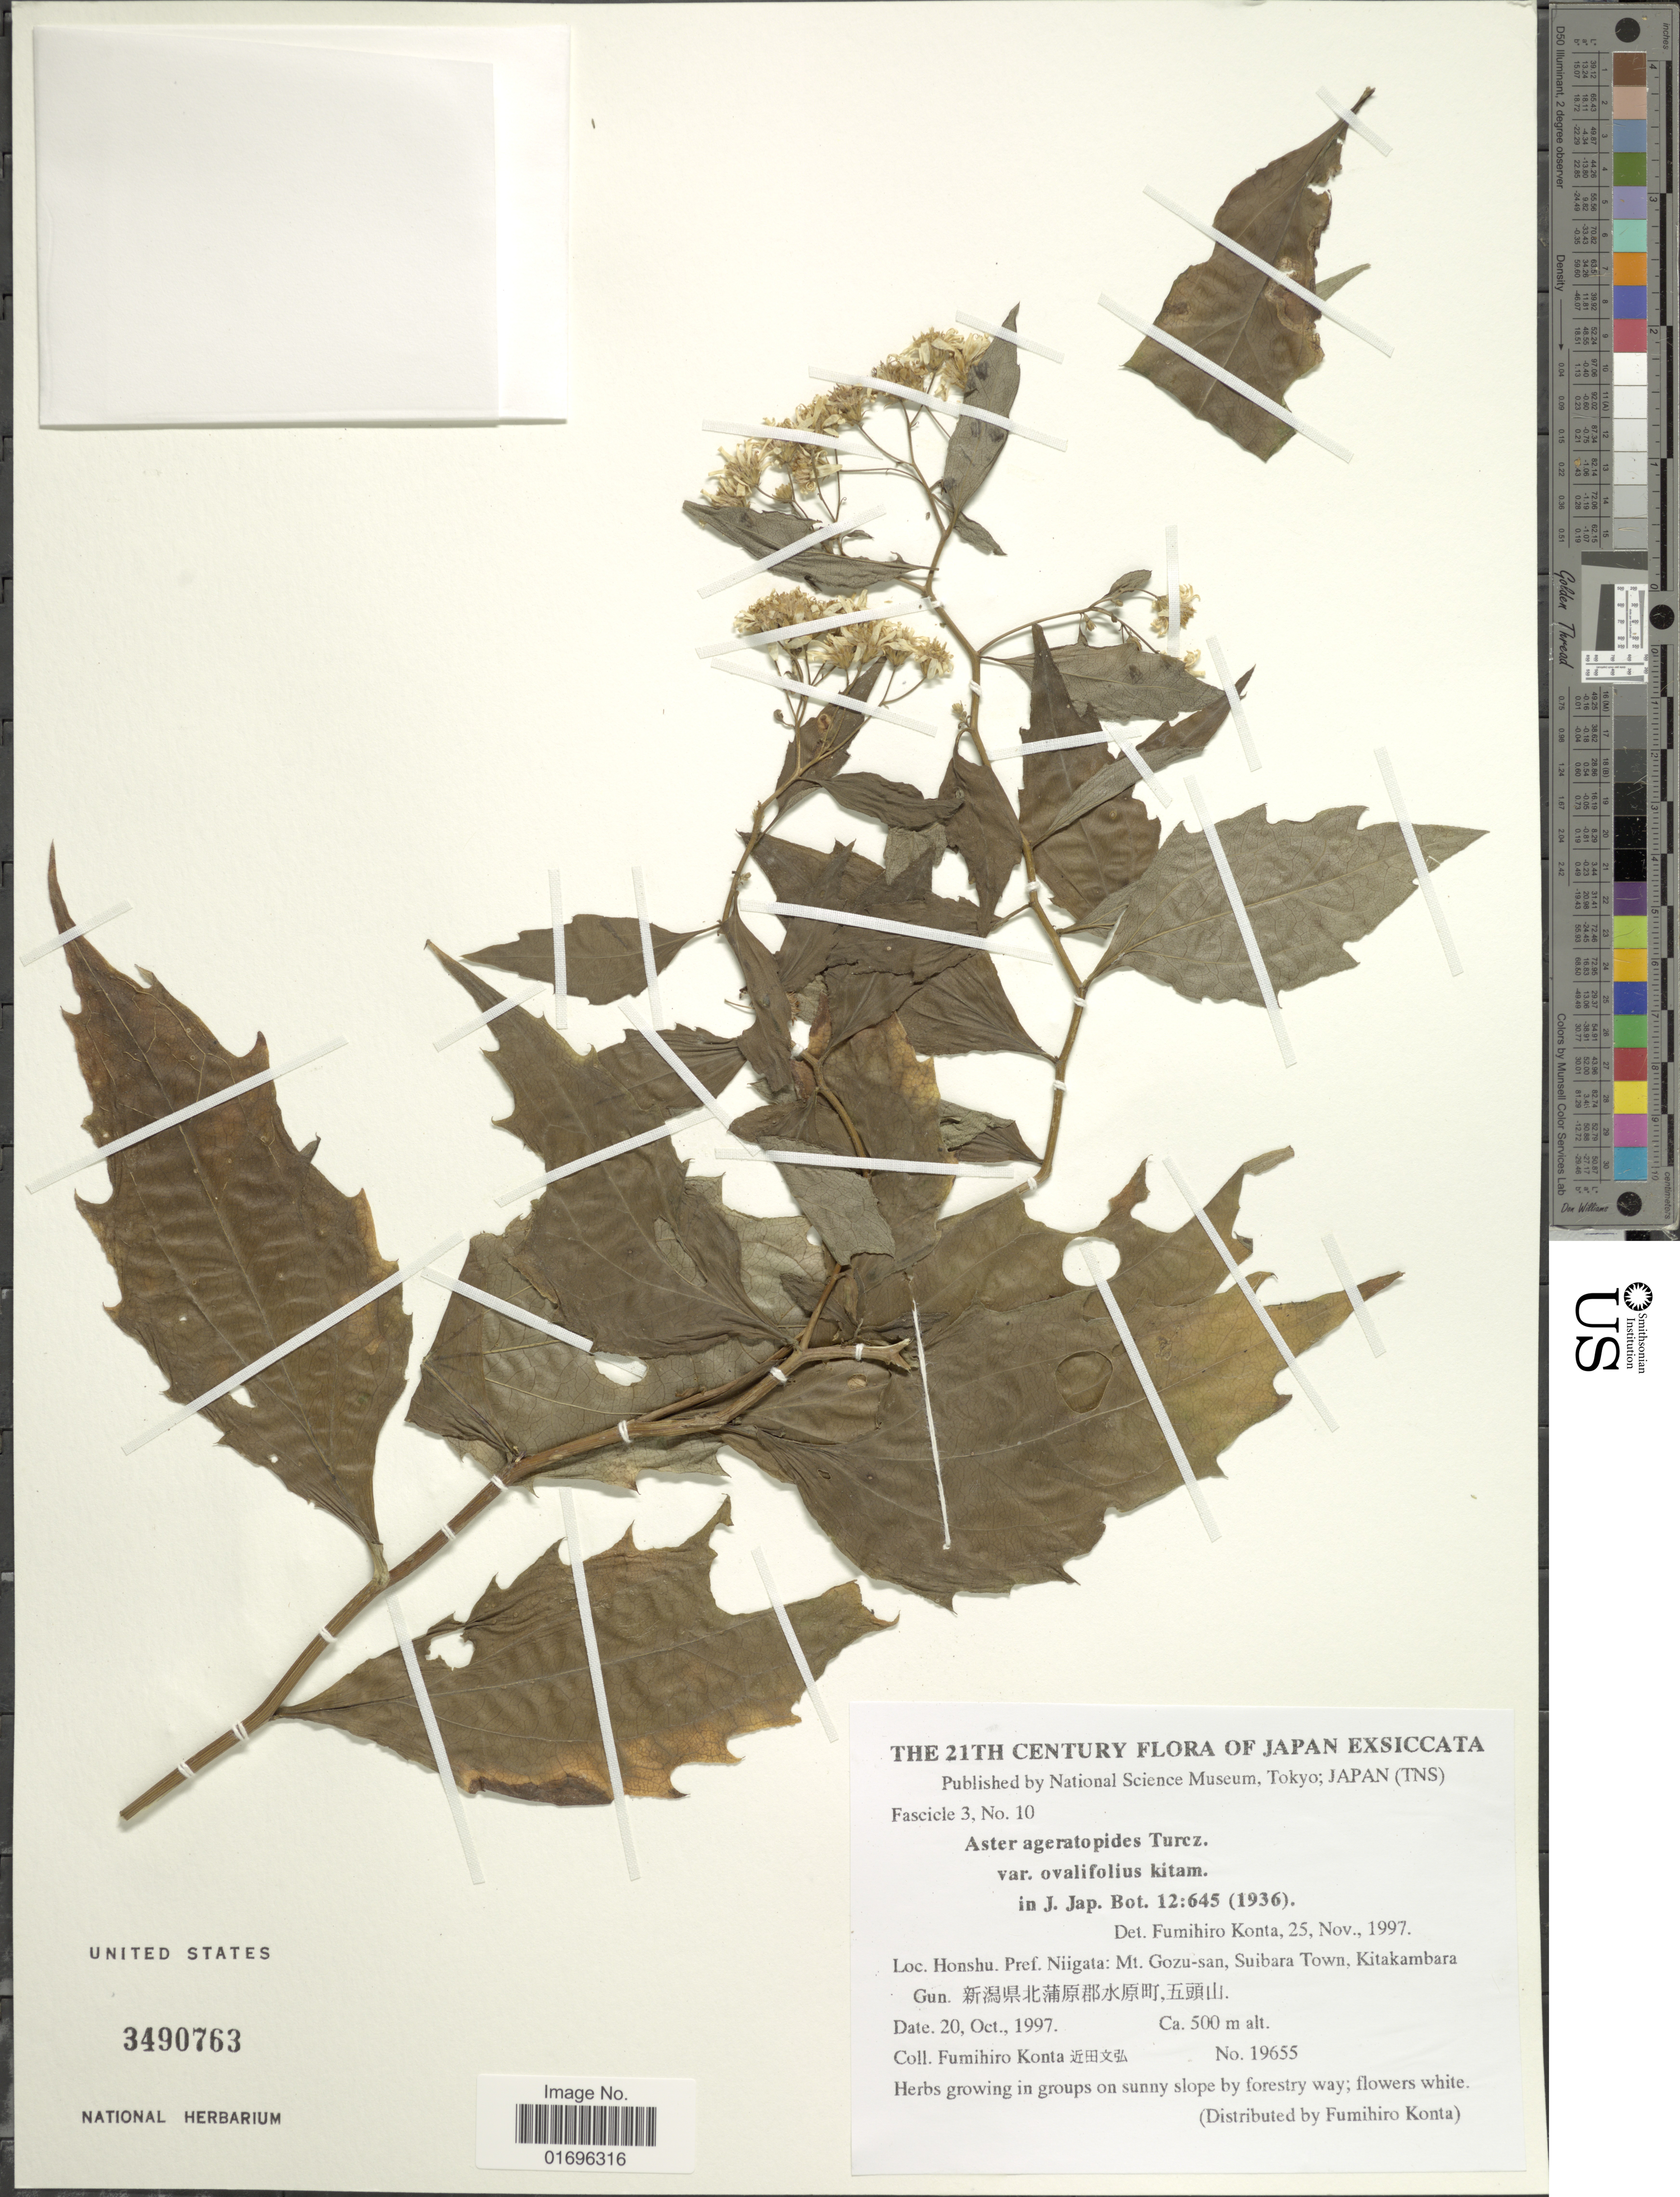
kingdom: Plantae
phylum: Tracheophyta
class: Magnoliopsida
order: Asterales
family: Asteraceae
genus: Aster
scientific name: Aster ageratoides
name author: Turcz.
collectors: F. Konta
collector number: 19655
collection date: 1997-10-20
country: Japan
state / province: Niigata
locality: Honshu. Pref. Niigata: Mt. Gozu-san, Suibara Town, Kitakambara Gun. X.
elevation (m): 500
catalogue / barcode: US 3490763